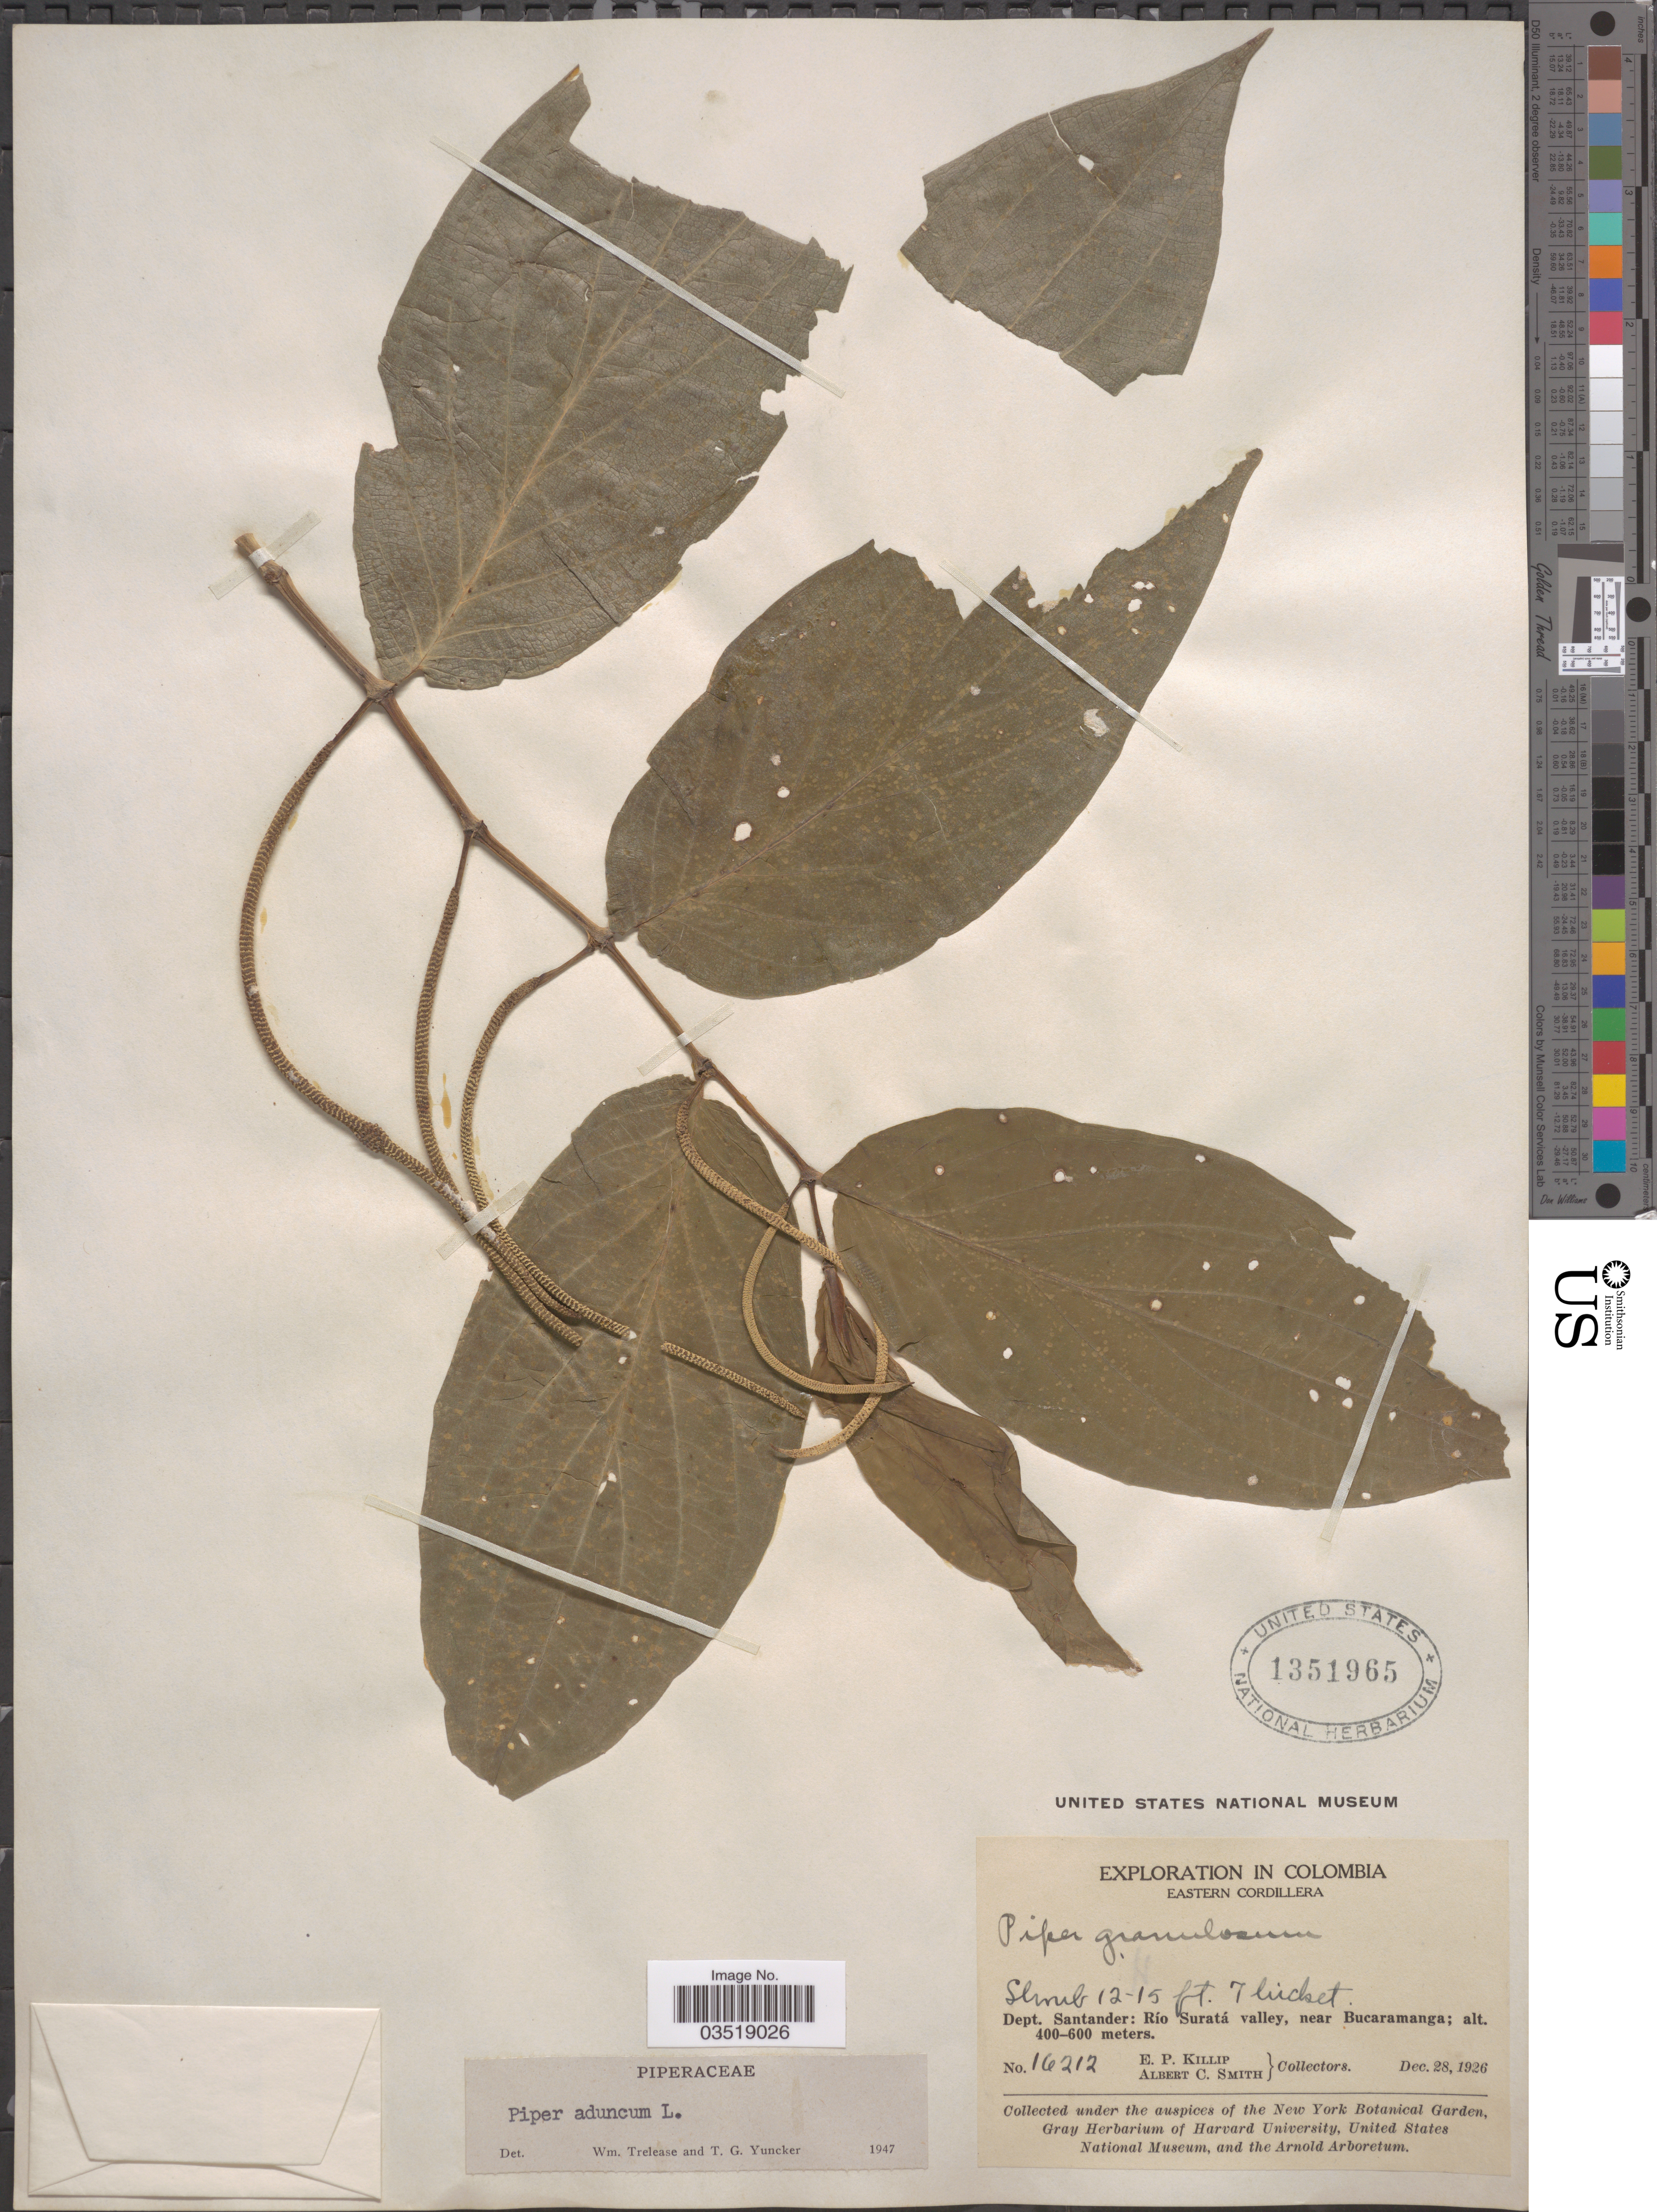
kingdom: Plantae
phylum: Tracheophyta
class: Magnoliopsida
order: Piperales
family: Piperaceae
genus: Piper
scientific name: Piper aduncum var. aduncum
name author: L.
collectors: E. P. Killip & A. C. Smith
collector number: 16212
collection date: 1926-12-28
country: Colombia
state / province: Santander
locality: Eastern Cordillera. Dept. Santander: Río Suratá valley, near Bucaramanga.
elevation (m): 400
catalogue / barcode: US 1351965